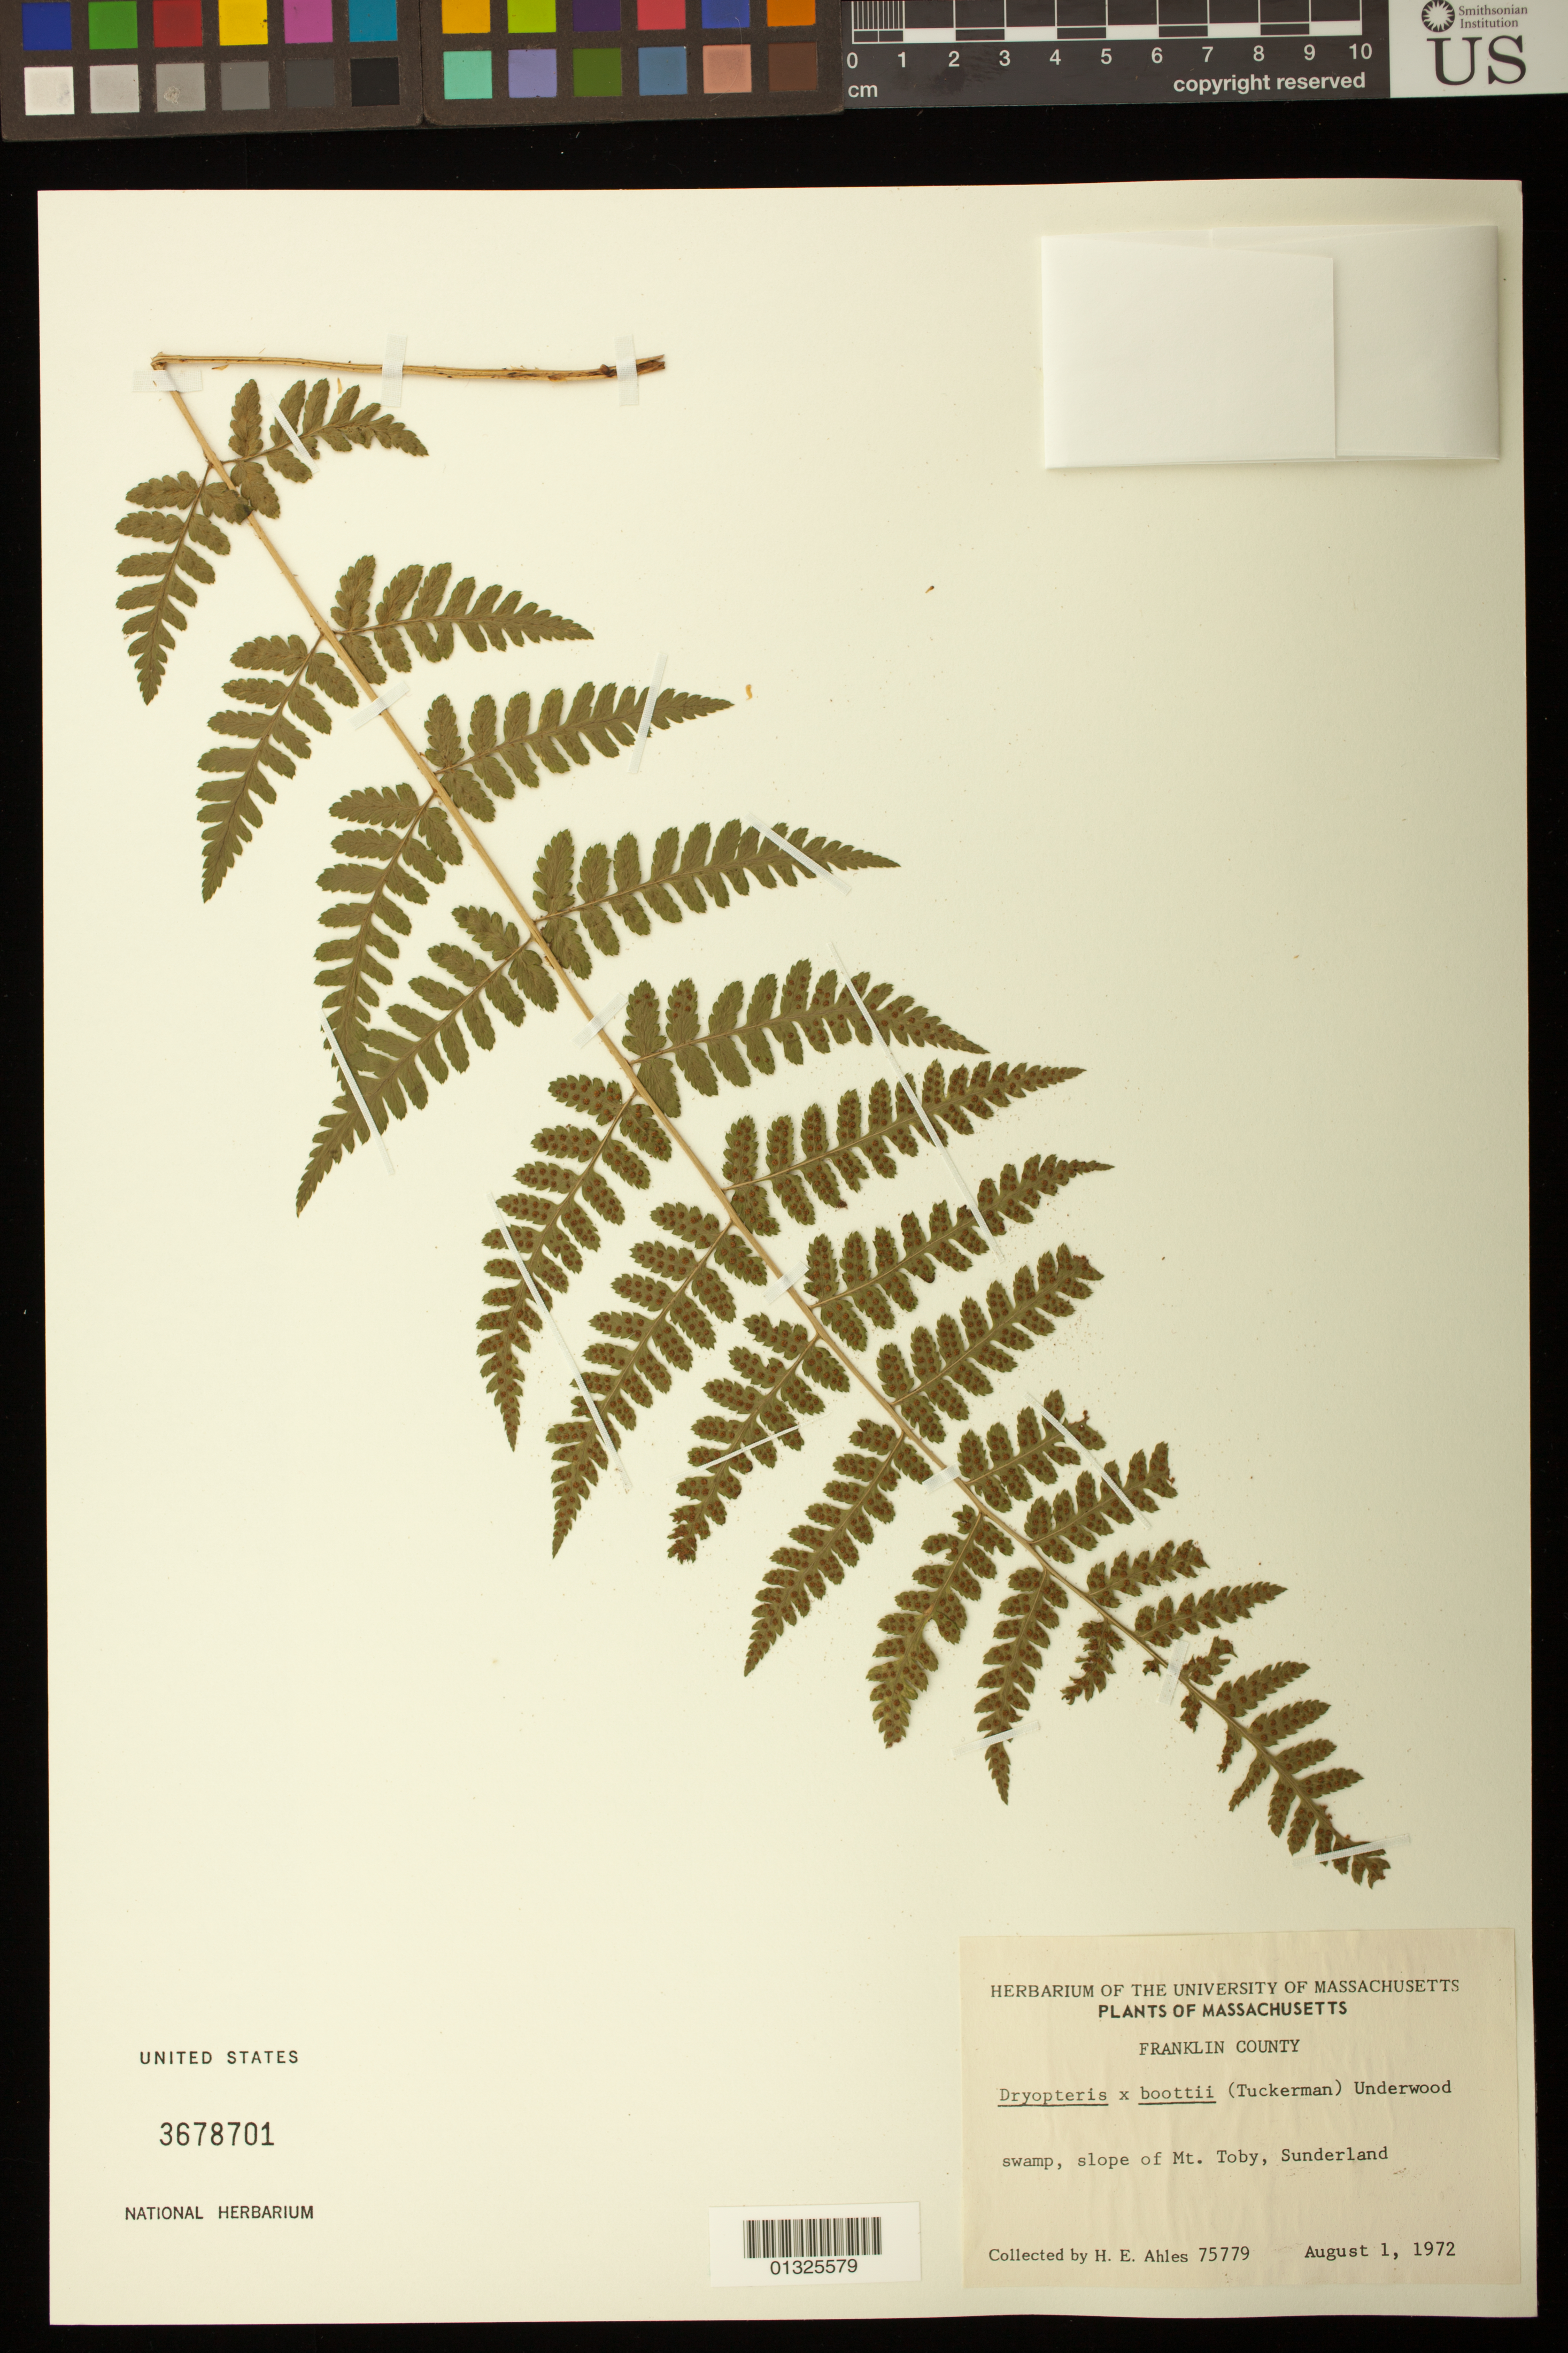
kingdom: Plantae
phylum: Tracheophyta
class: Polypodiopsida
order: Polypodiales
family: Dryopteridaceae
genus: Dryopteris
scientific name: Dryopteris x boottii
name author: Underw.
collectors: H. E. Ahles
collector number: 75779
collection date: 1972-08-01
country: United States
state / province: Massachusetts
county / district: Franklin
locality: slope of Mt. Toby, Sunderland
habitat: swamp.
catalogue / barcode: US 3678701